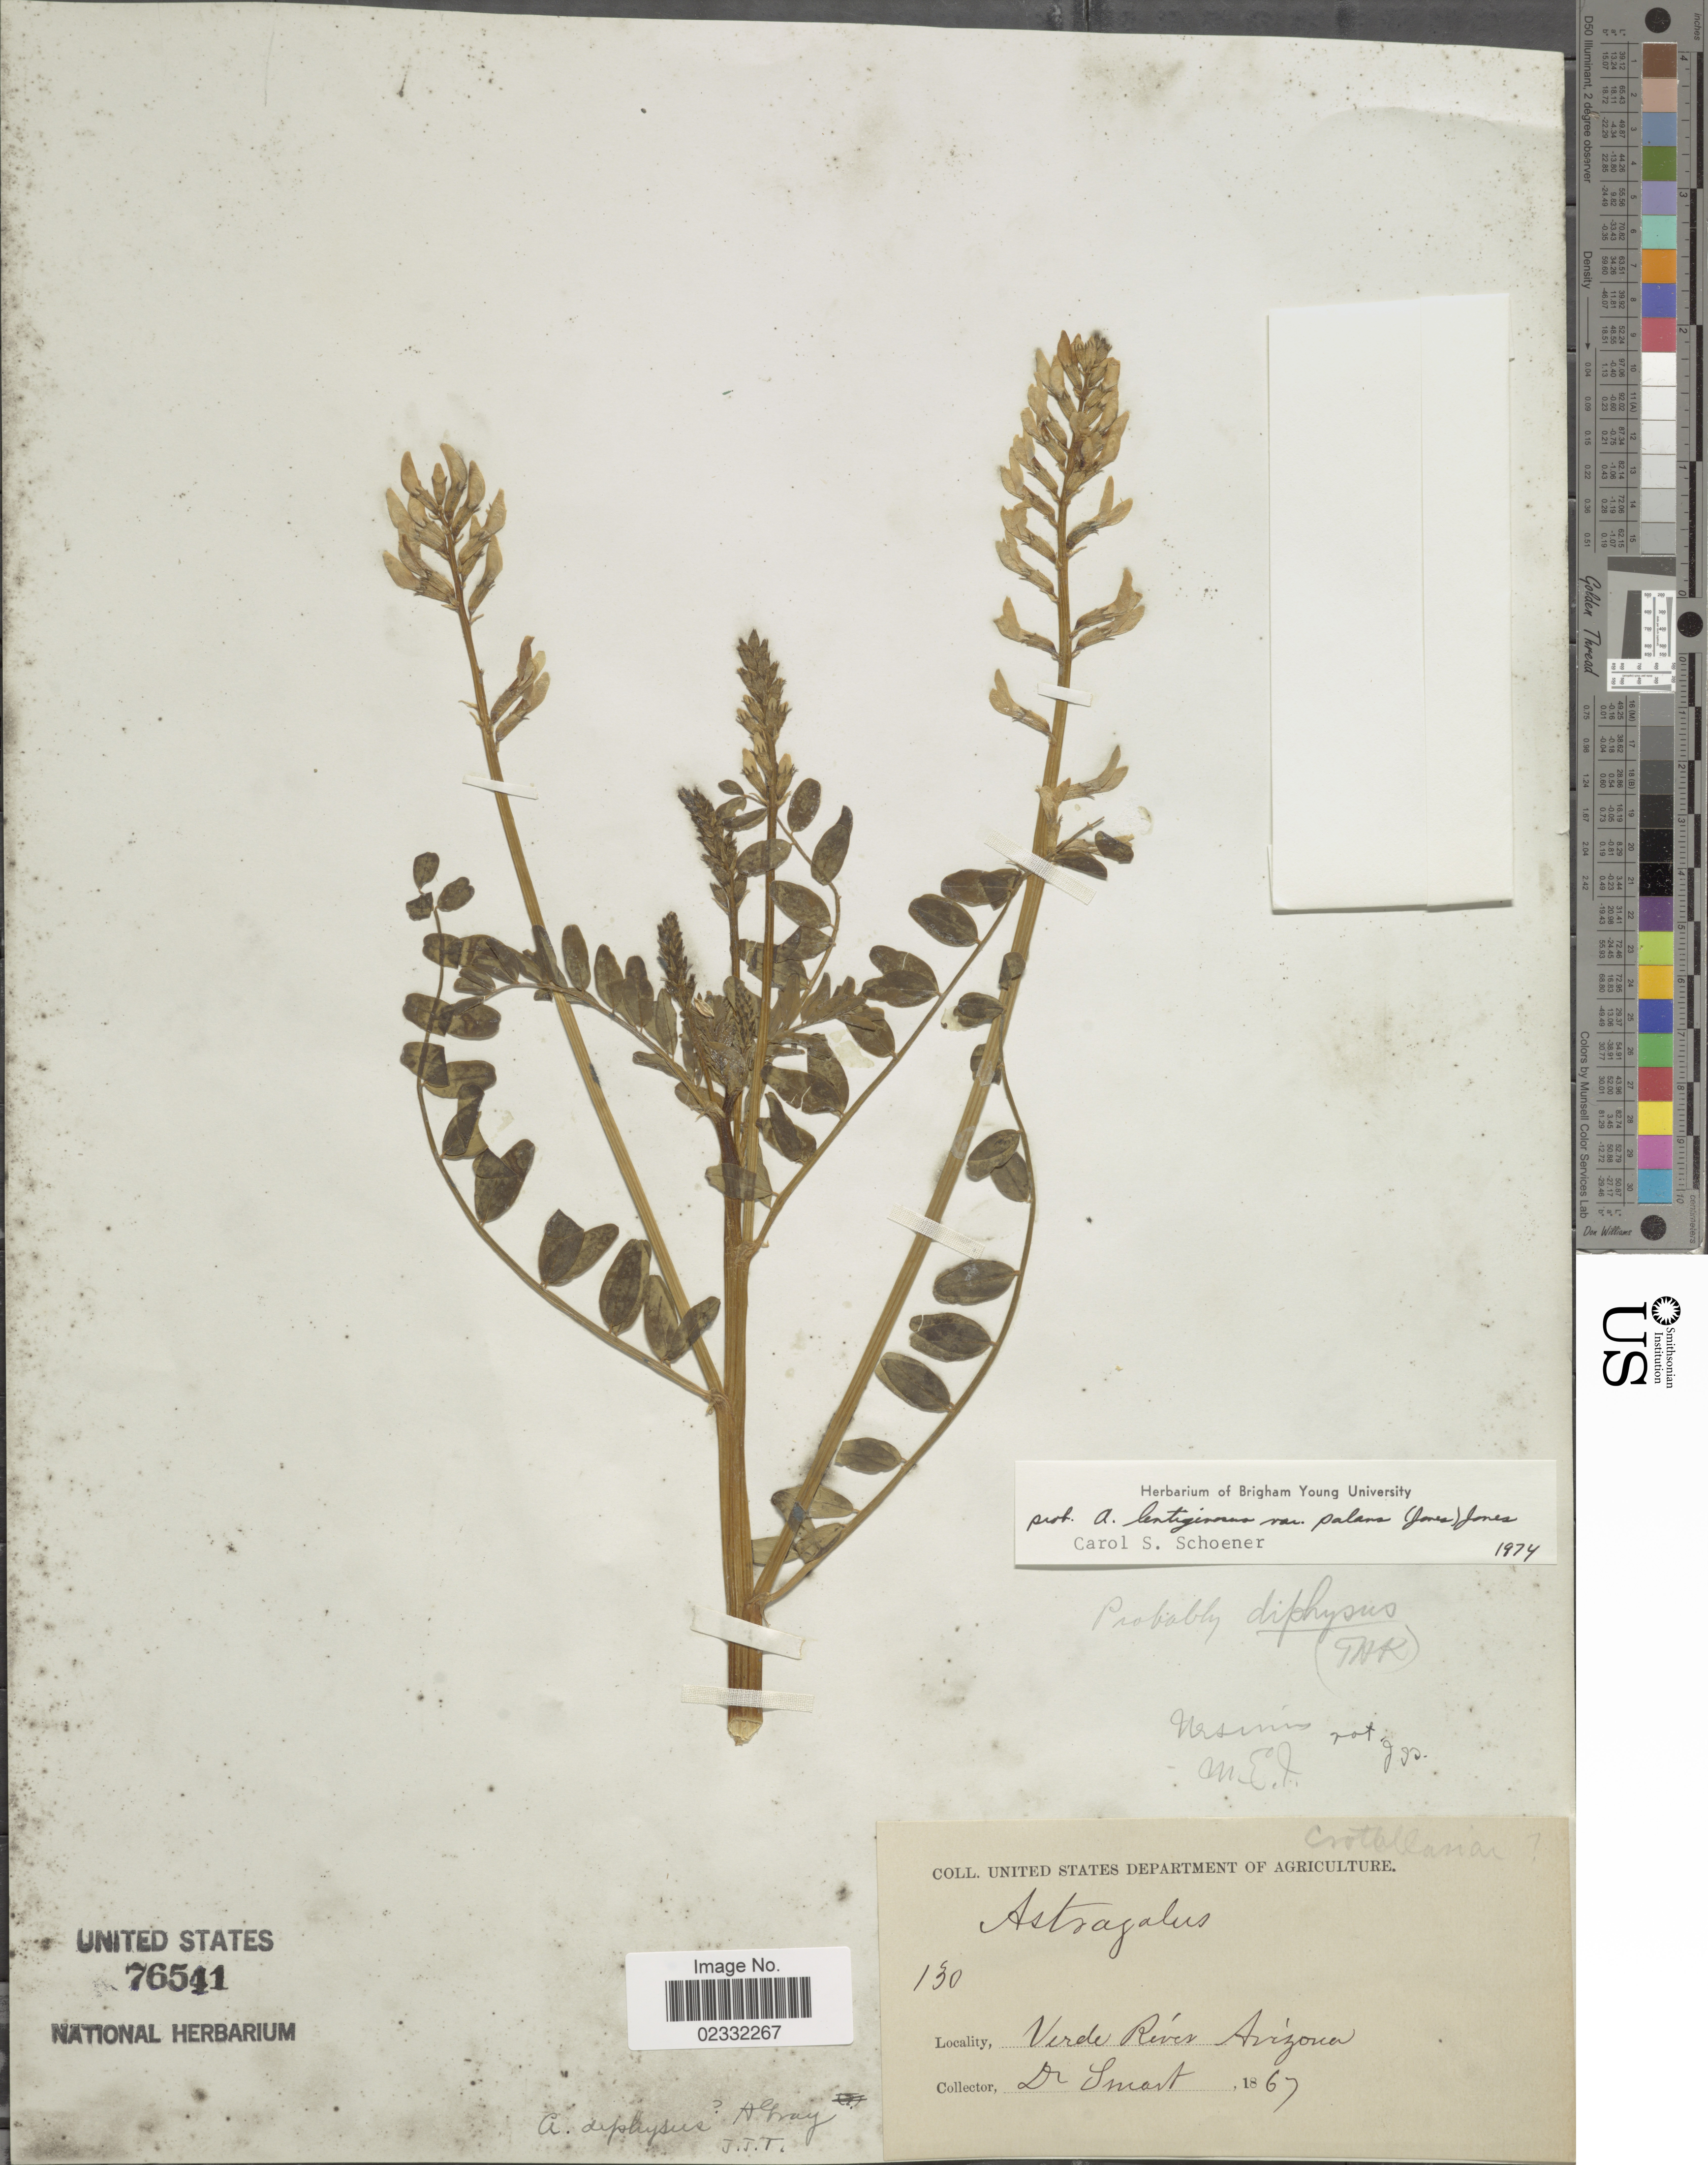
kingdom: Plantae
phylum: Tracheophyta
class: Magnoliopsida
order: Fabales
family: Fabaceae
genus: Astragalus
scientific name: Astragalus lentiginosus var. palans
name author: (M.E. Jones) M.E. Jones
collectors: -. Smart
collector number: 130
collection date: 1867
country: United States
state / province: Arizona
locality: Verde river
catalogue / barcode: US 76541